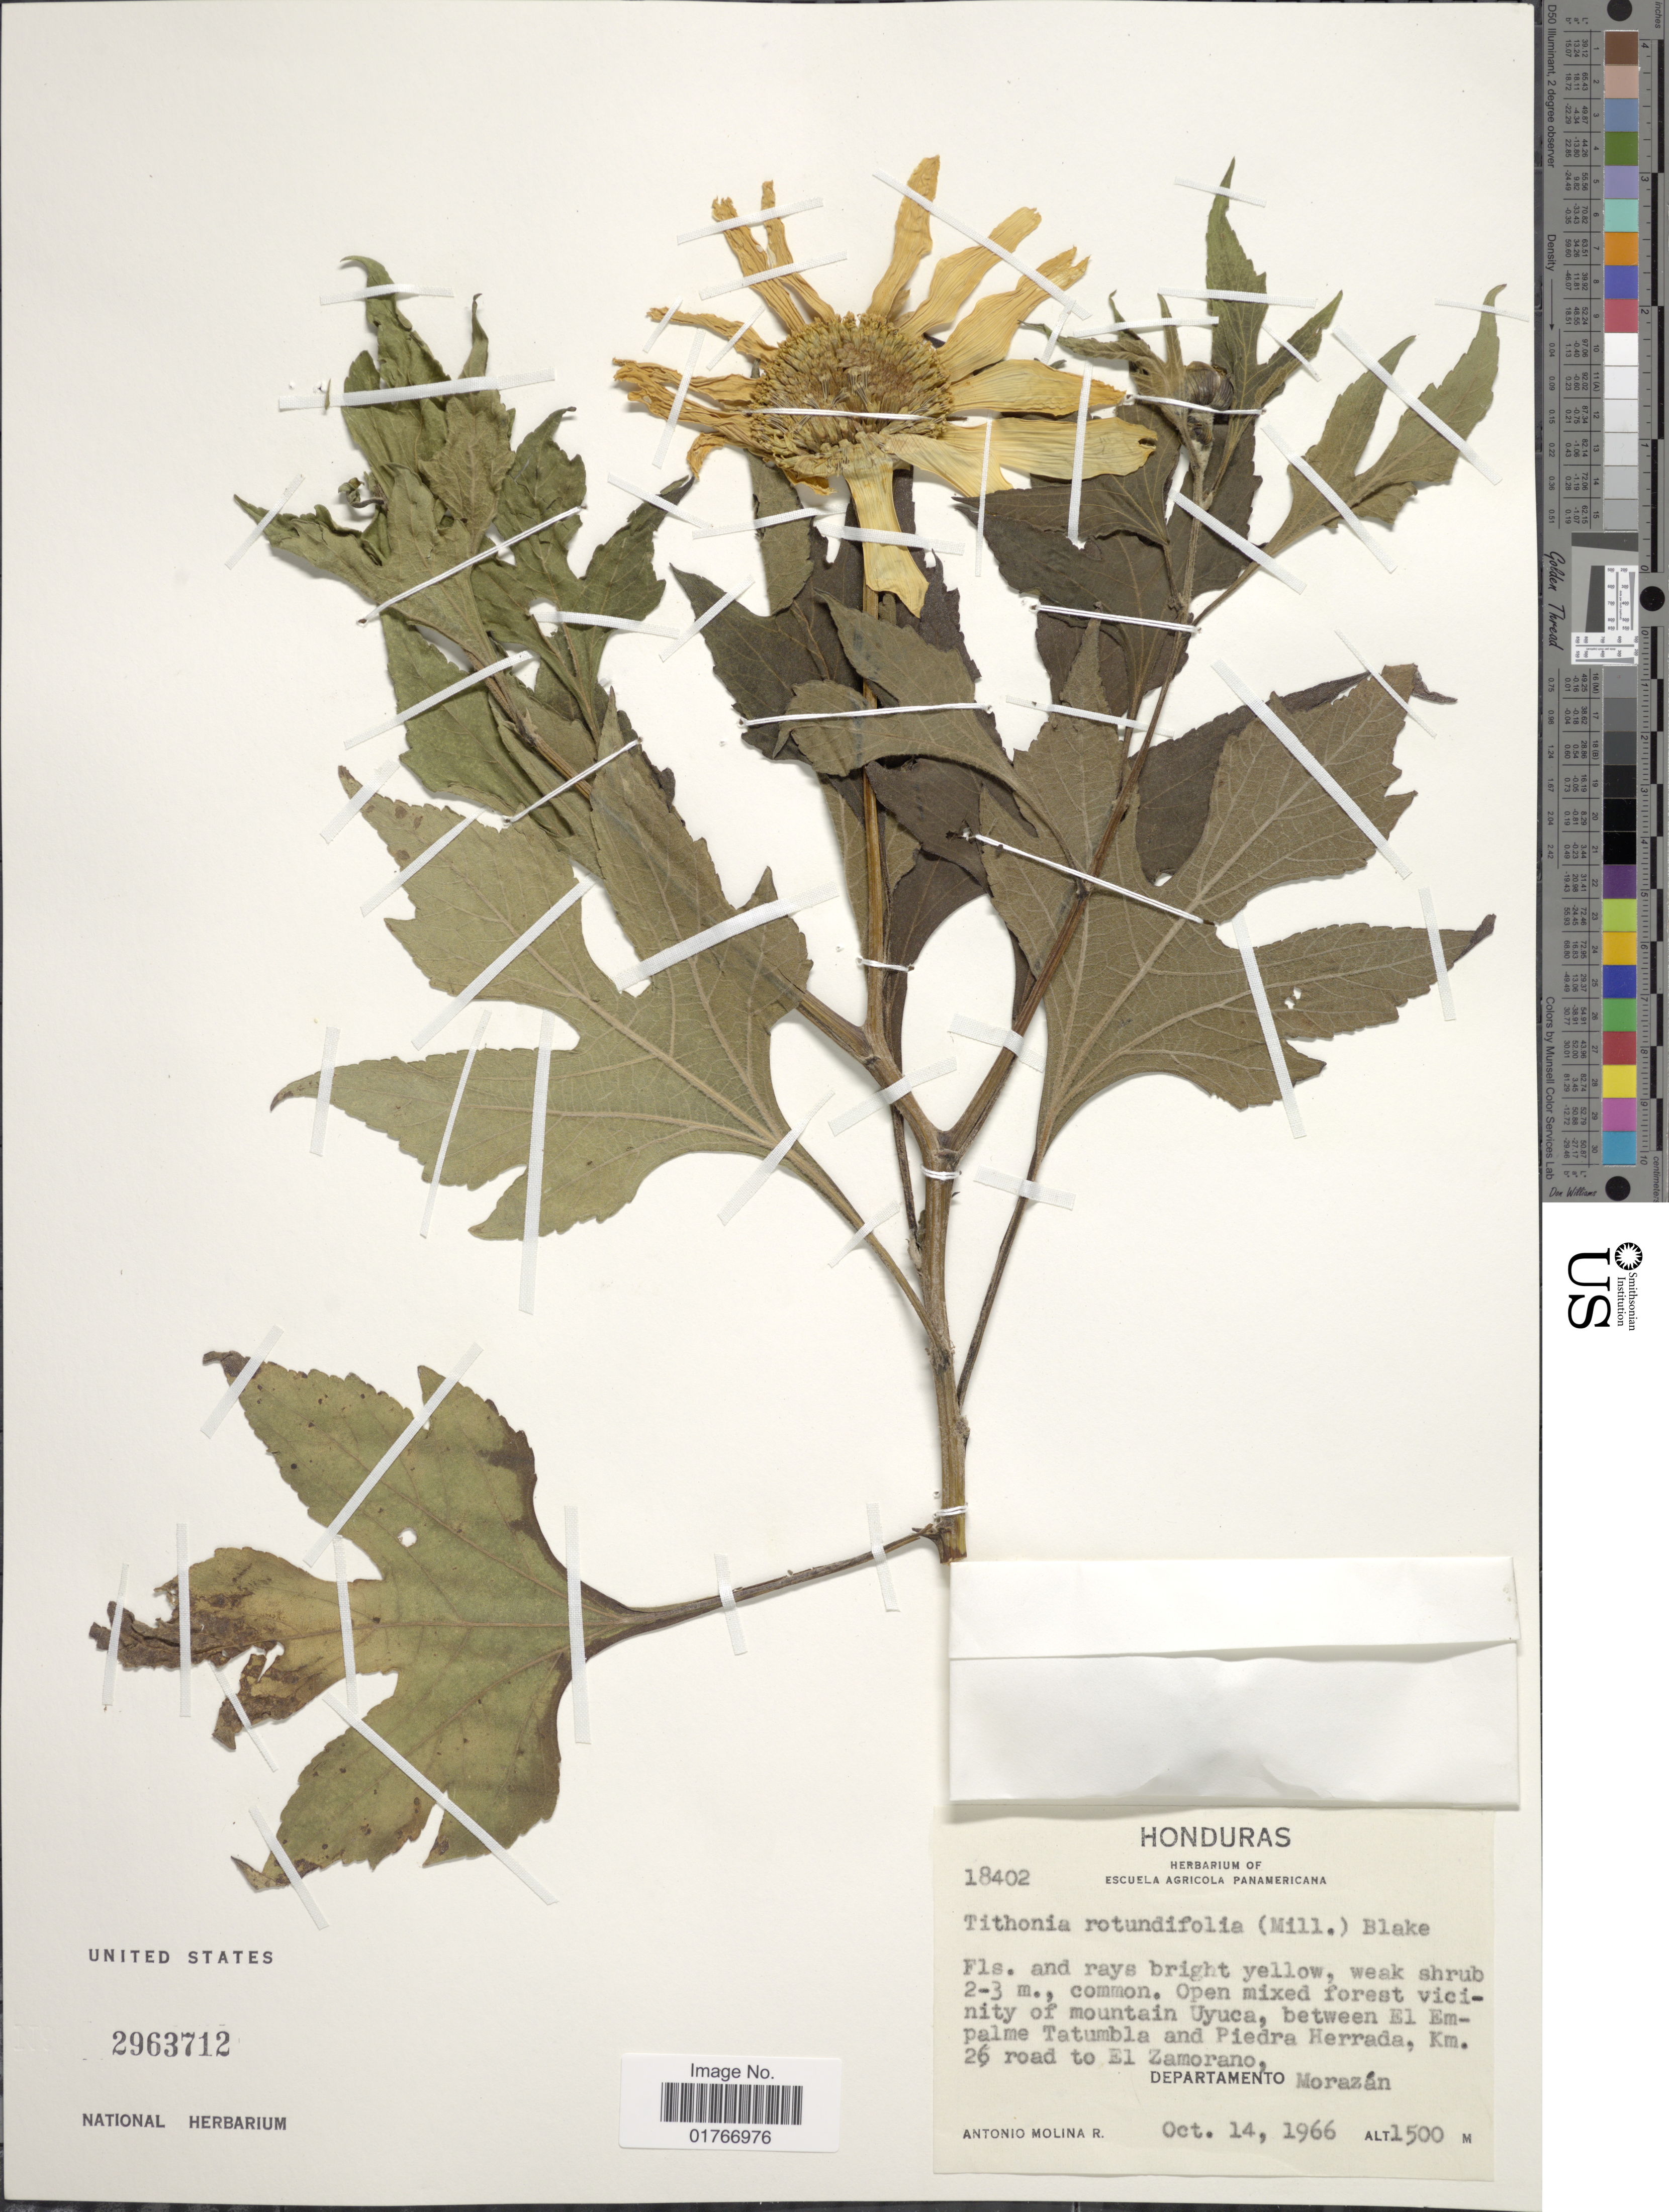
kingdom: Plantae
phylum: Tracheophyta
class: Magnoliopsida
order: Asterales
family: Asteraceae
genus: Tithonia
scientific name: Tithonia rotundifolia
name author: (Mill.) S.F. Blake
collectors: A. Molina R.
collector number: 18402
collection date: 1966-10-14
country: Honduras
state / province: Fco. Morazán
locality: Vicinity of mountain Uyuca, between El Empalme Tatumbla and Piedra Herrada, km 26 road to El Zamorano, Departamento Morazan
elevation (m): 1500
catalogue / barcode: US 2963712